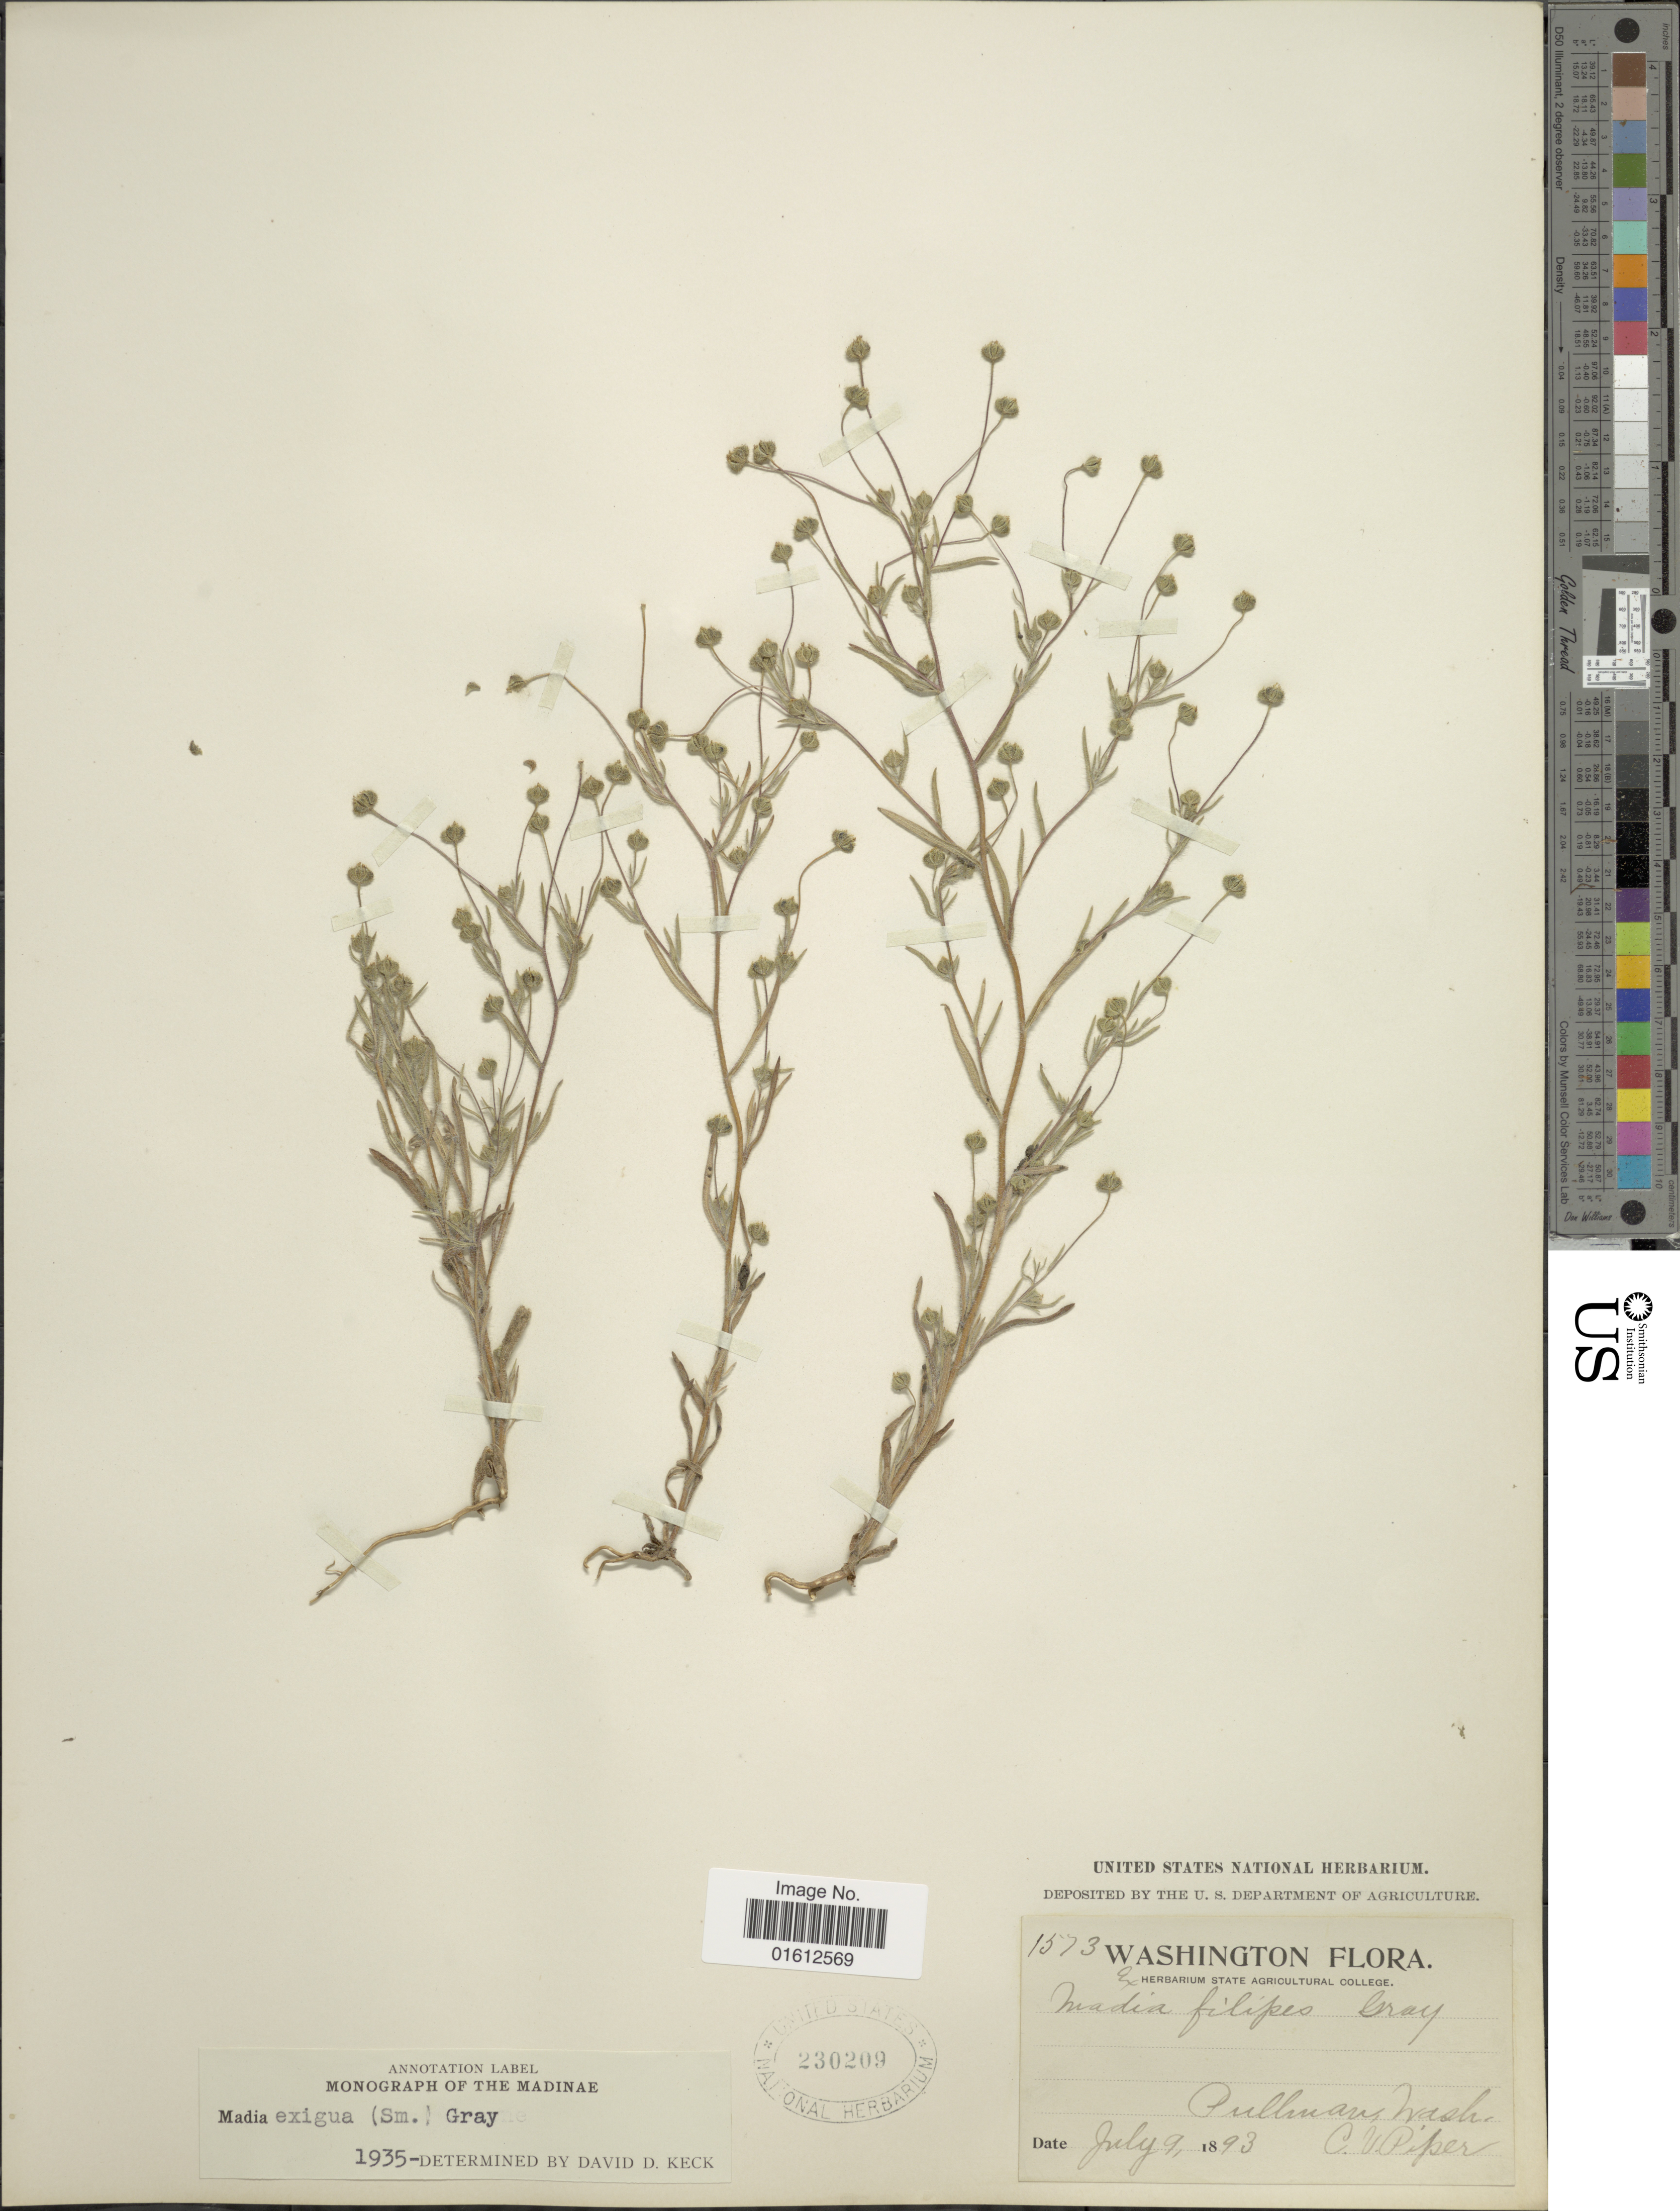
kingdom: Plantae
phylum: Tracheophyta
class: Magnoliopsida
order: Asterales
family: Asteraceae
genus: Madia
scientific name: Madia exigua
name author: (Sm.) A. Gray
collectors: C. V. Piper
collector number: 1573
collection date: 1893-07-09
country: United States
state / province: Washington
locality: Pulhuan.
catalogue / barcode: US 230209